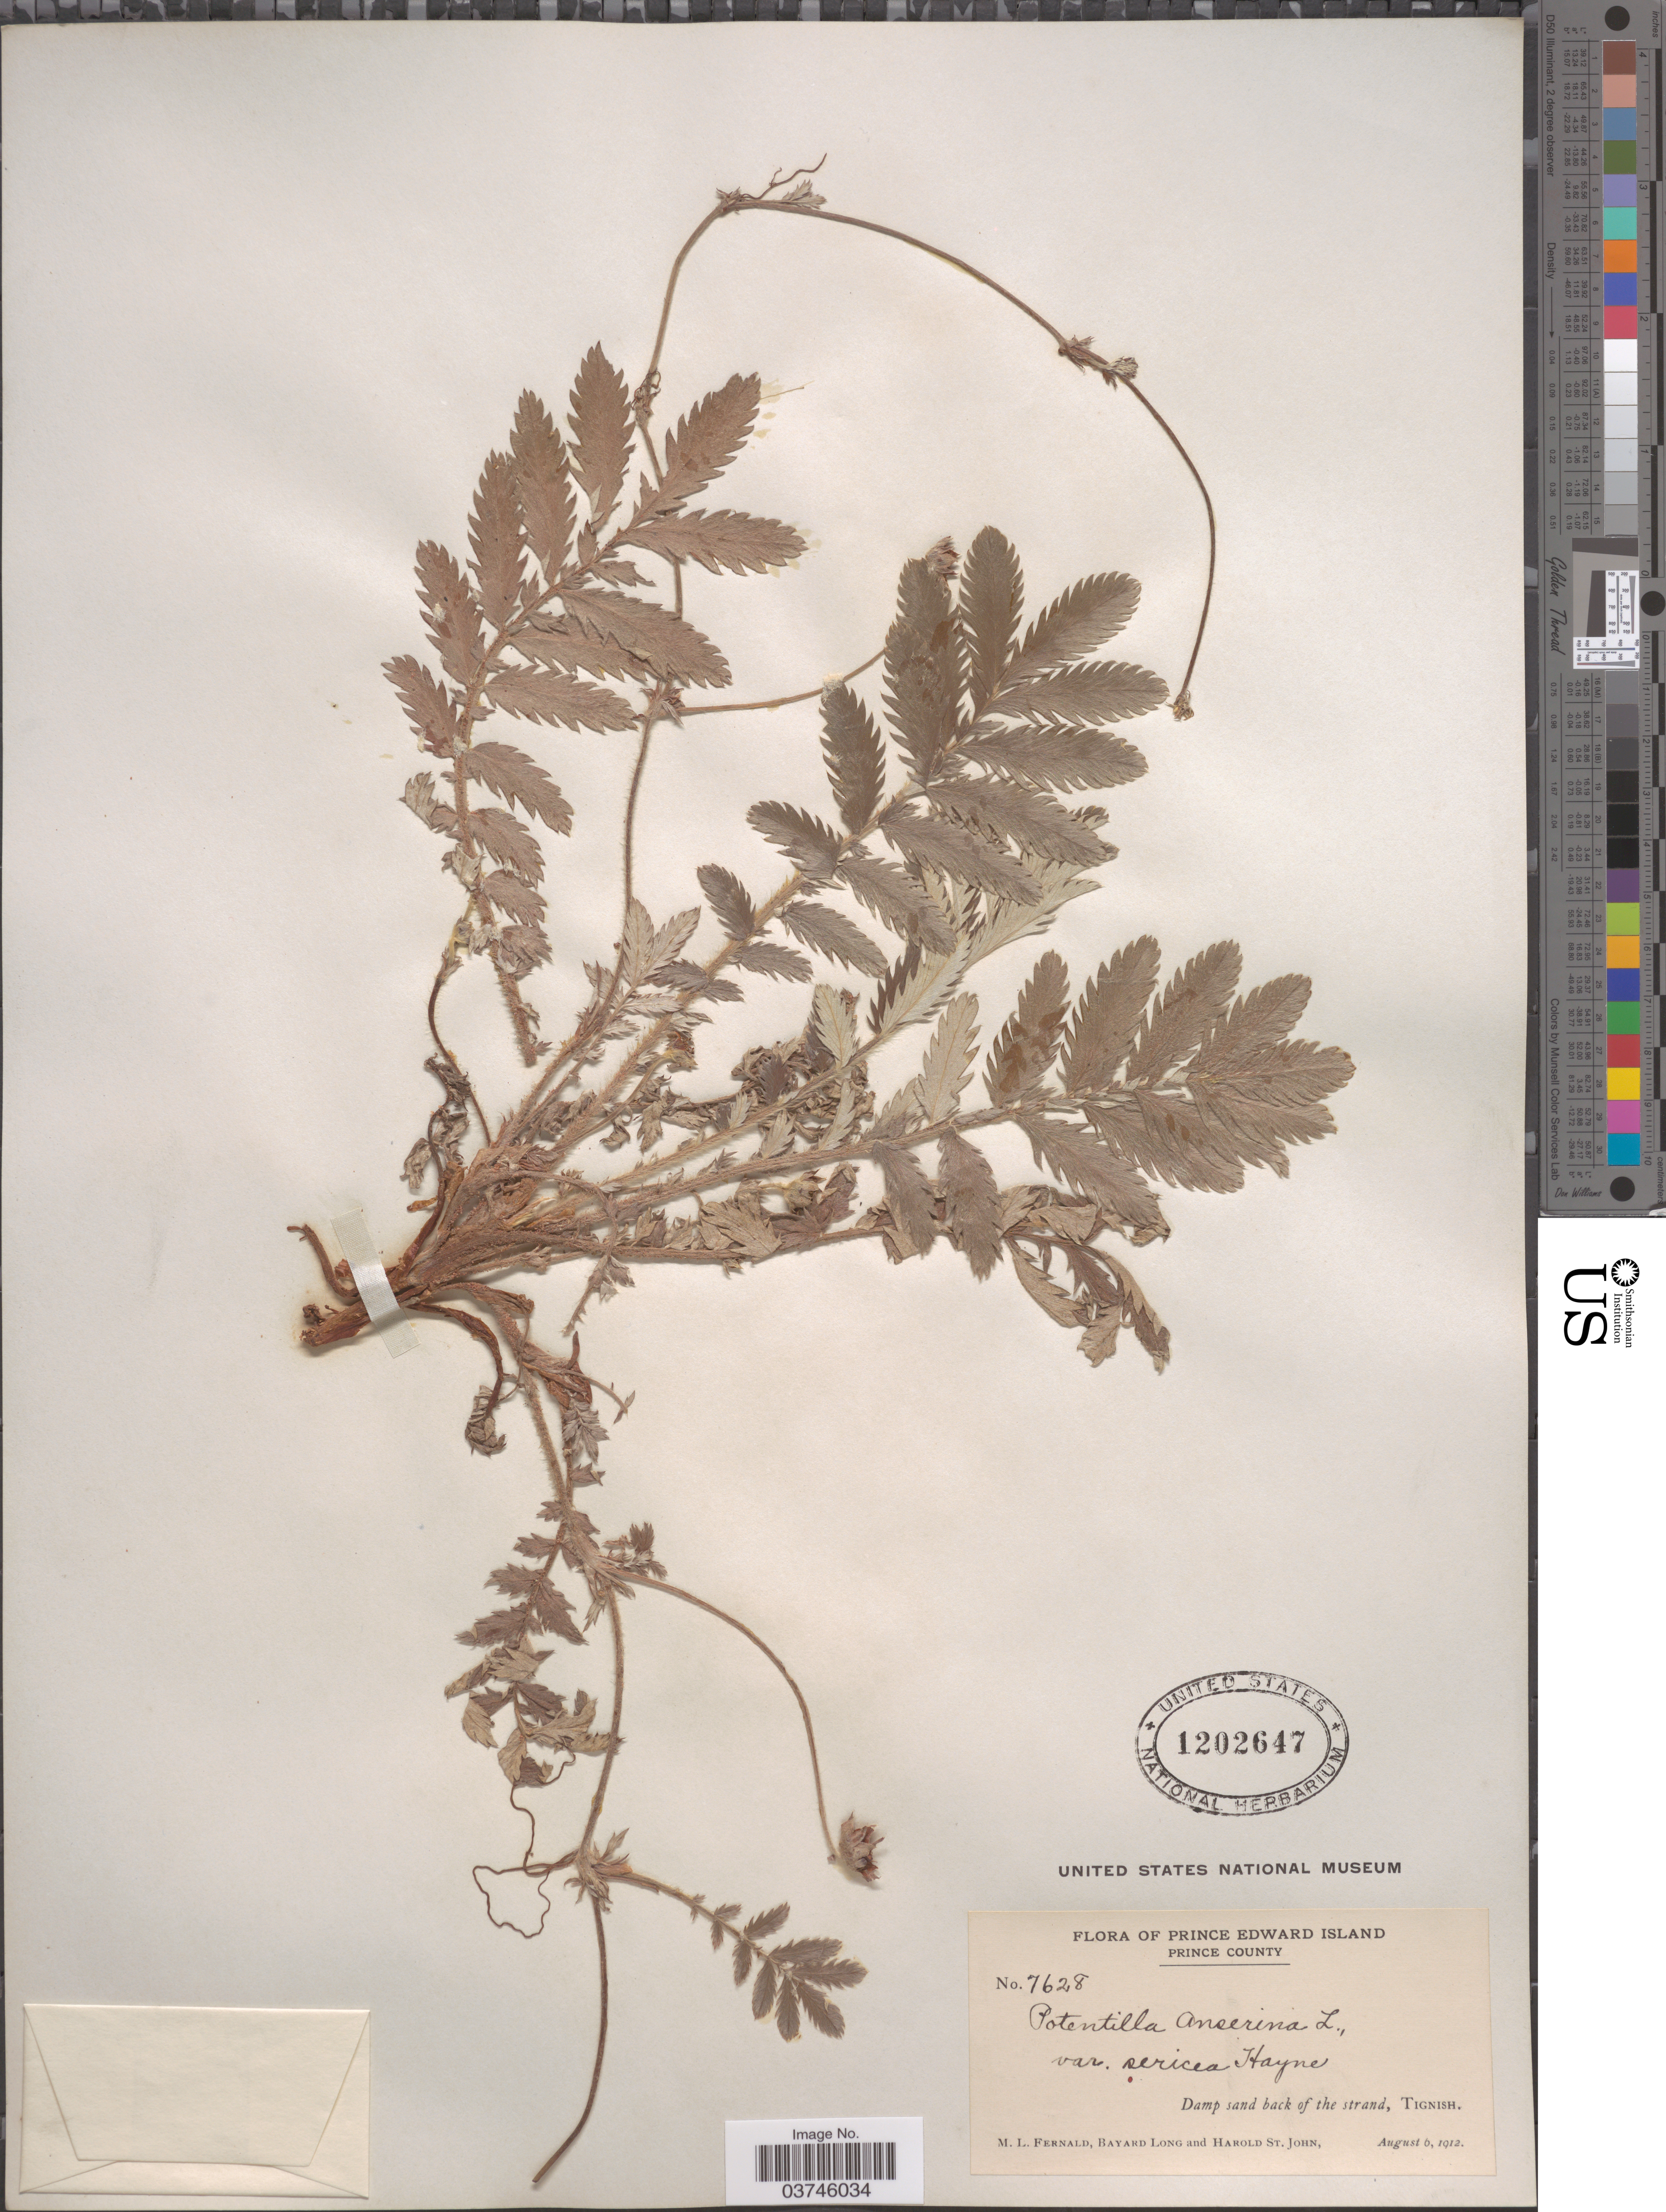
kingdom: Plantae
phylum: Tracheophyta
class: Magnoliopsida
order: Rosales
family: Rosaceae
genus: Argentina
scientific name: Argentina anserina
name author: (L.) Rydb.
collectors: M. L. Fernald, B. Long & H. St. John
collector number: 7628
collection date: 1912-08-06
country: Canada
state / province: Prince Edward Island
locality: Prince County. Tignish.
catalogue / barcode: US 1202647